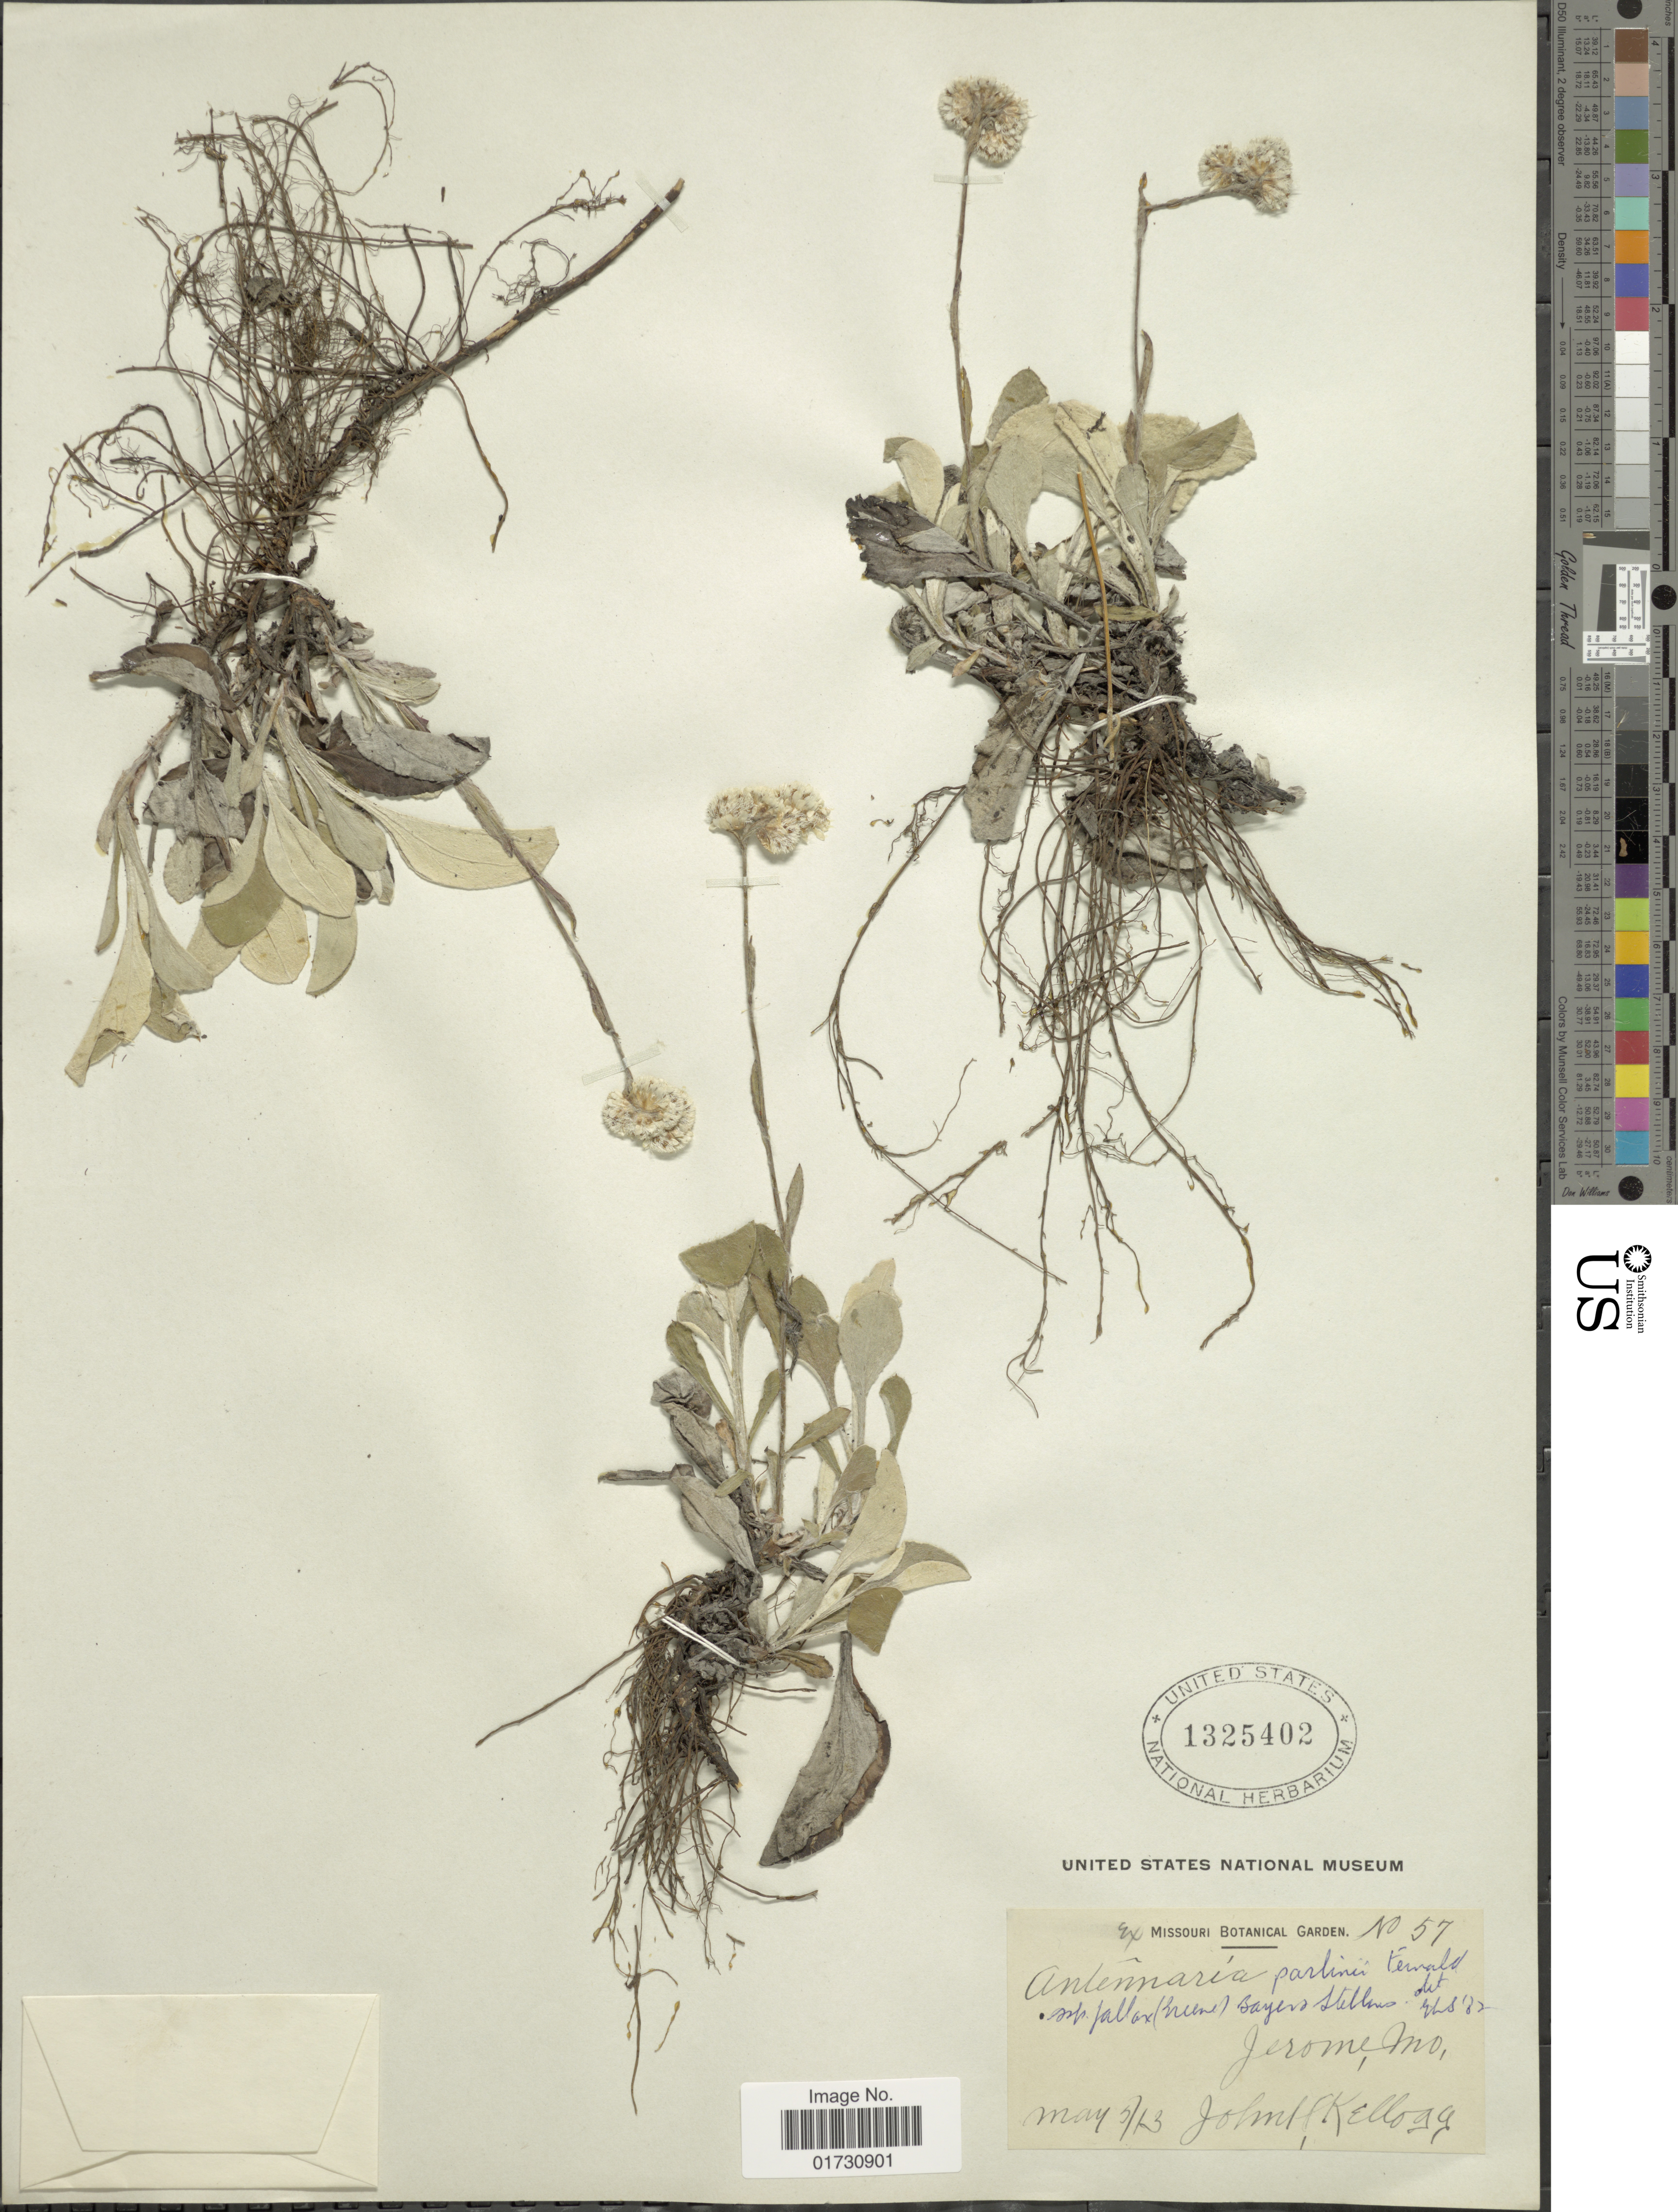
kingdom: Plantae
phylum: Tracheophyta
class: Magnoliopsida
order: Asterales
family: Asteraceae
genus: Antennaria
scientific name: Antennaria fallax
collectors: J. H. Kellogg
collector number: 57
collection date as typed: Transcribed d/m/y: 5/5/13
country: United States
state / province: Missouri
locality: Jerome, Mo.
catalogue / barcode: US 1325402